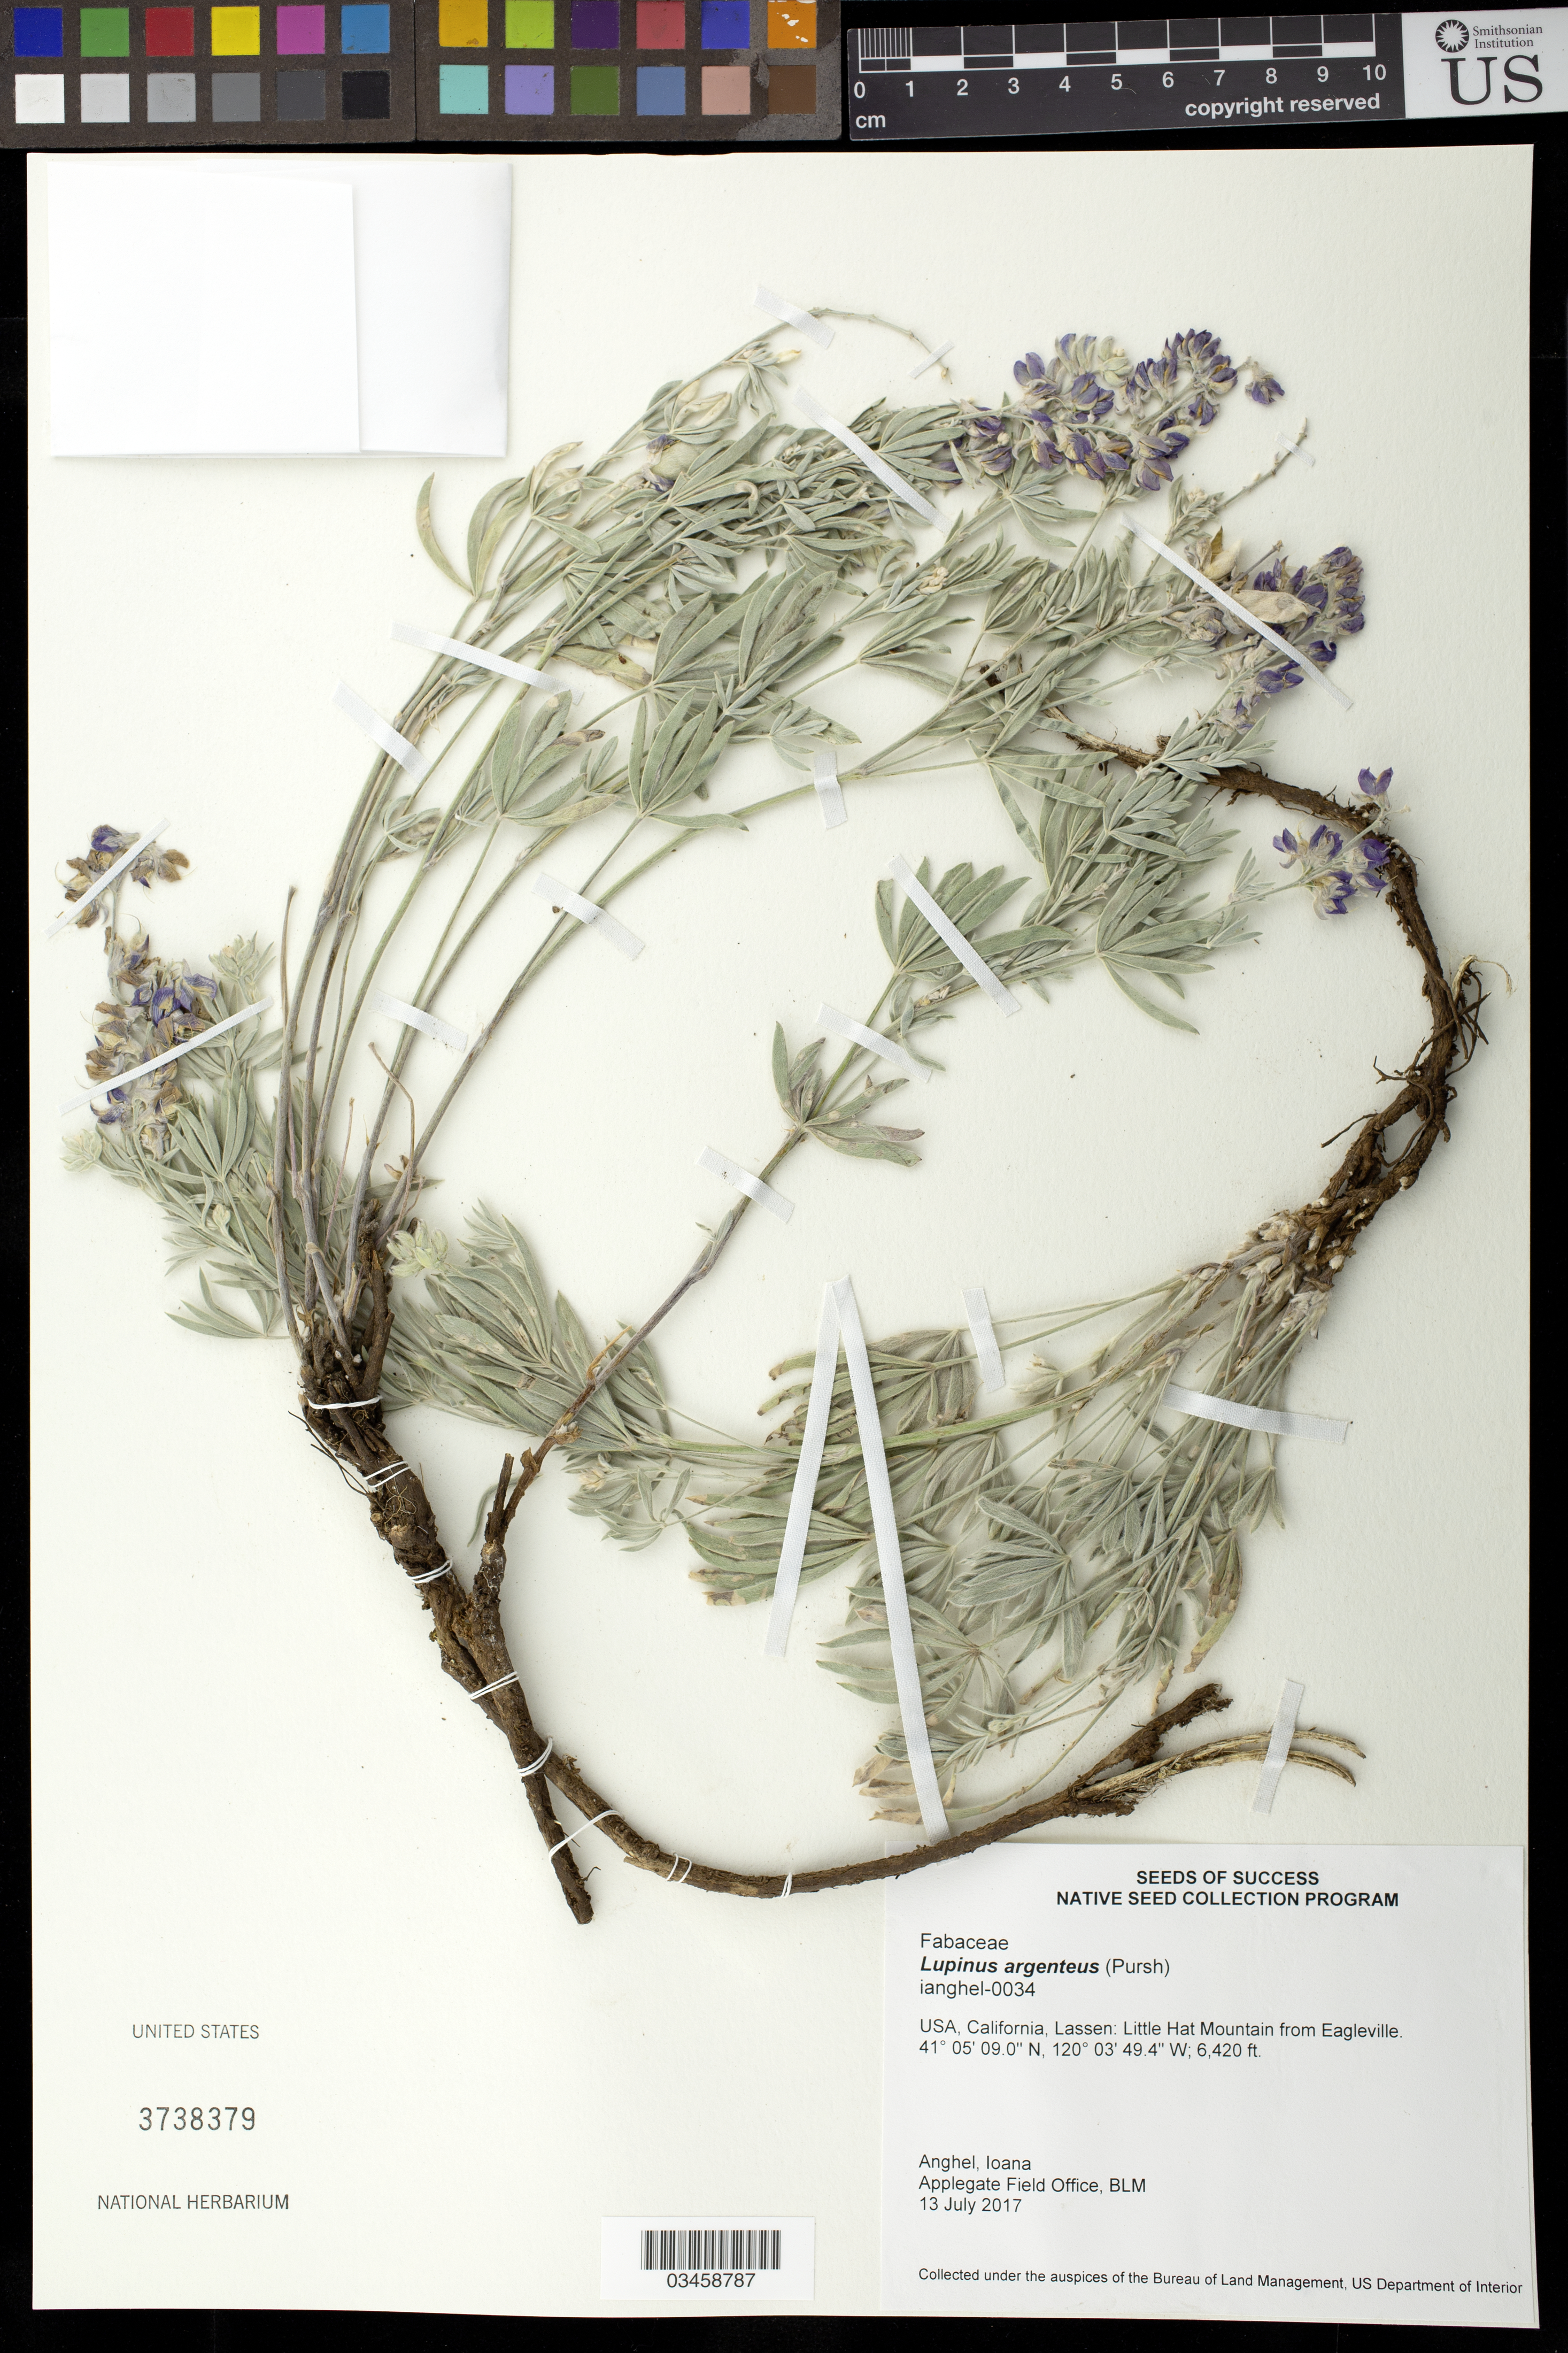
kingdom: Plantae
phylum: Tracheophyta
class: Magnoliopsida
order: Fabales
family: Fabaceae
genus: Lupinus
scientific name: Lupinus argenteus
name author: Pursh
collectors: I. Anghel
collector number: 0034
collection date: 2017-07-13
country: United States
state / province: California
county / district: Lassen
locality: Little Hat Mountain from Eagleville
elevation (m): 1957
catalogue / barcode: US 3738379